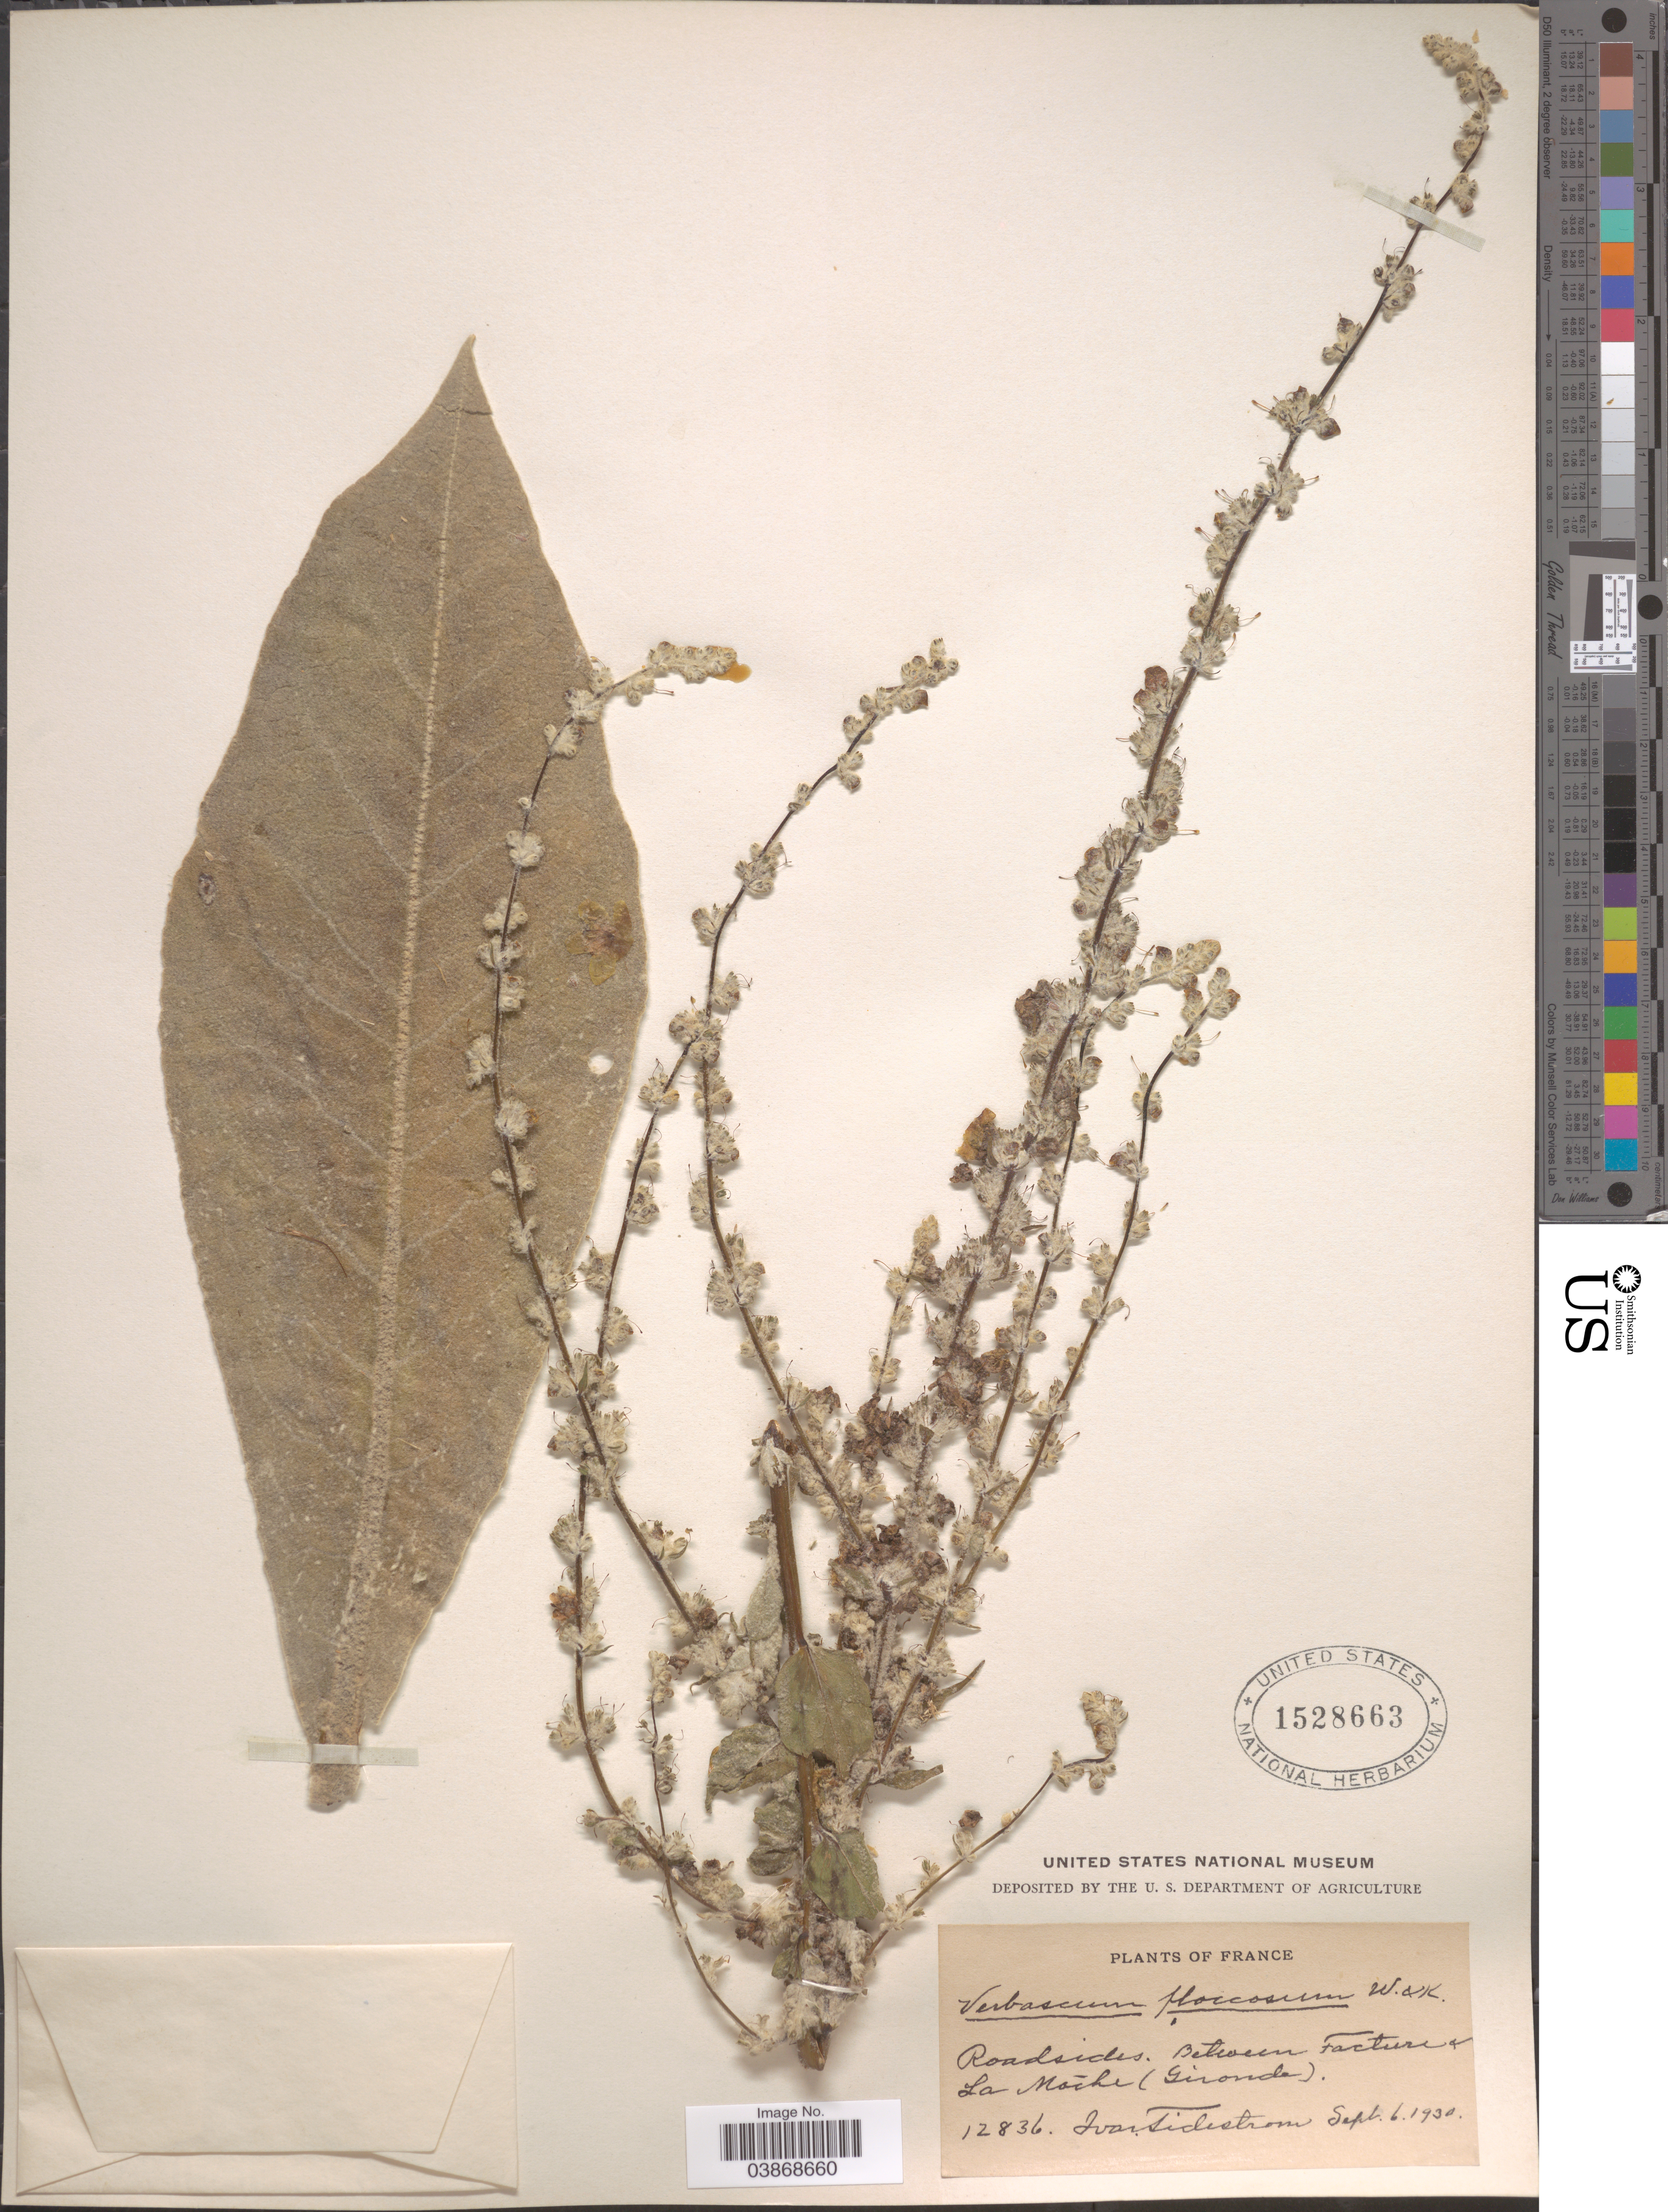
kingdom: Plantae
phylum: Tracheophyta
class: Magnoliopsida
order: Lamiales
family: Scrophulariaceae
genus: Verbascum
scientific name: Verbascum floccosum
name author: Waldst. & Kit.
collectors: I. F. Tidestrom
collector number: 12836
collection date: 1930-09-06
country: France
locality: Roadside. Between Facture et La Mothe (Gironde).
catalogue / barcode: US 1528663